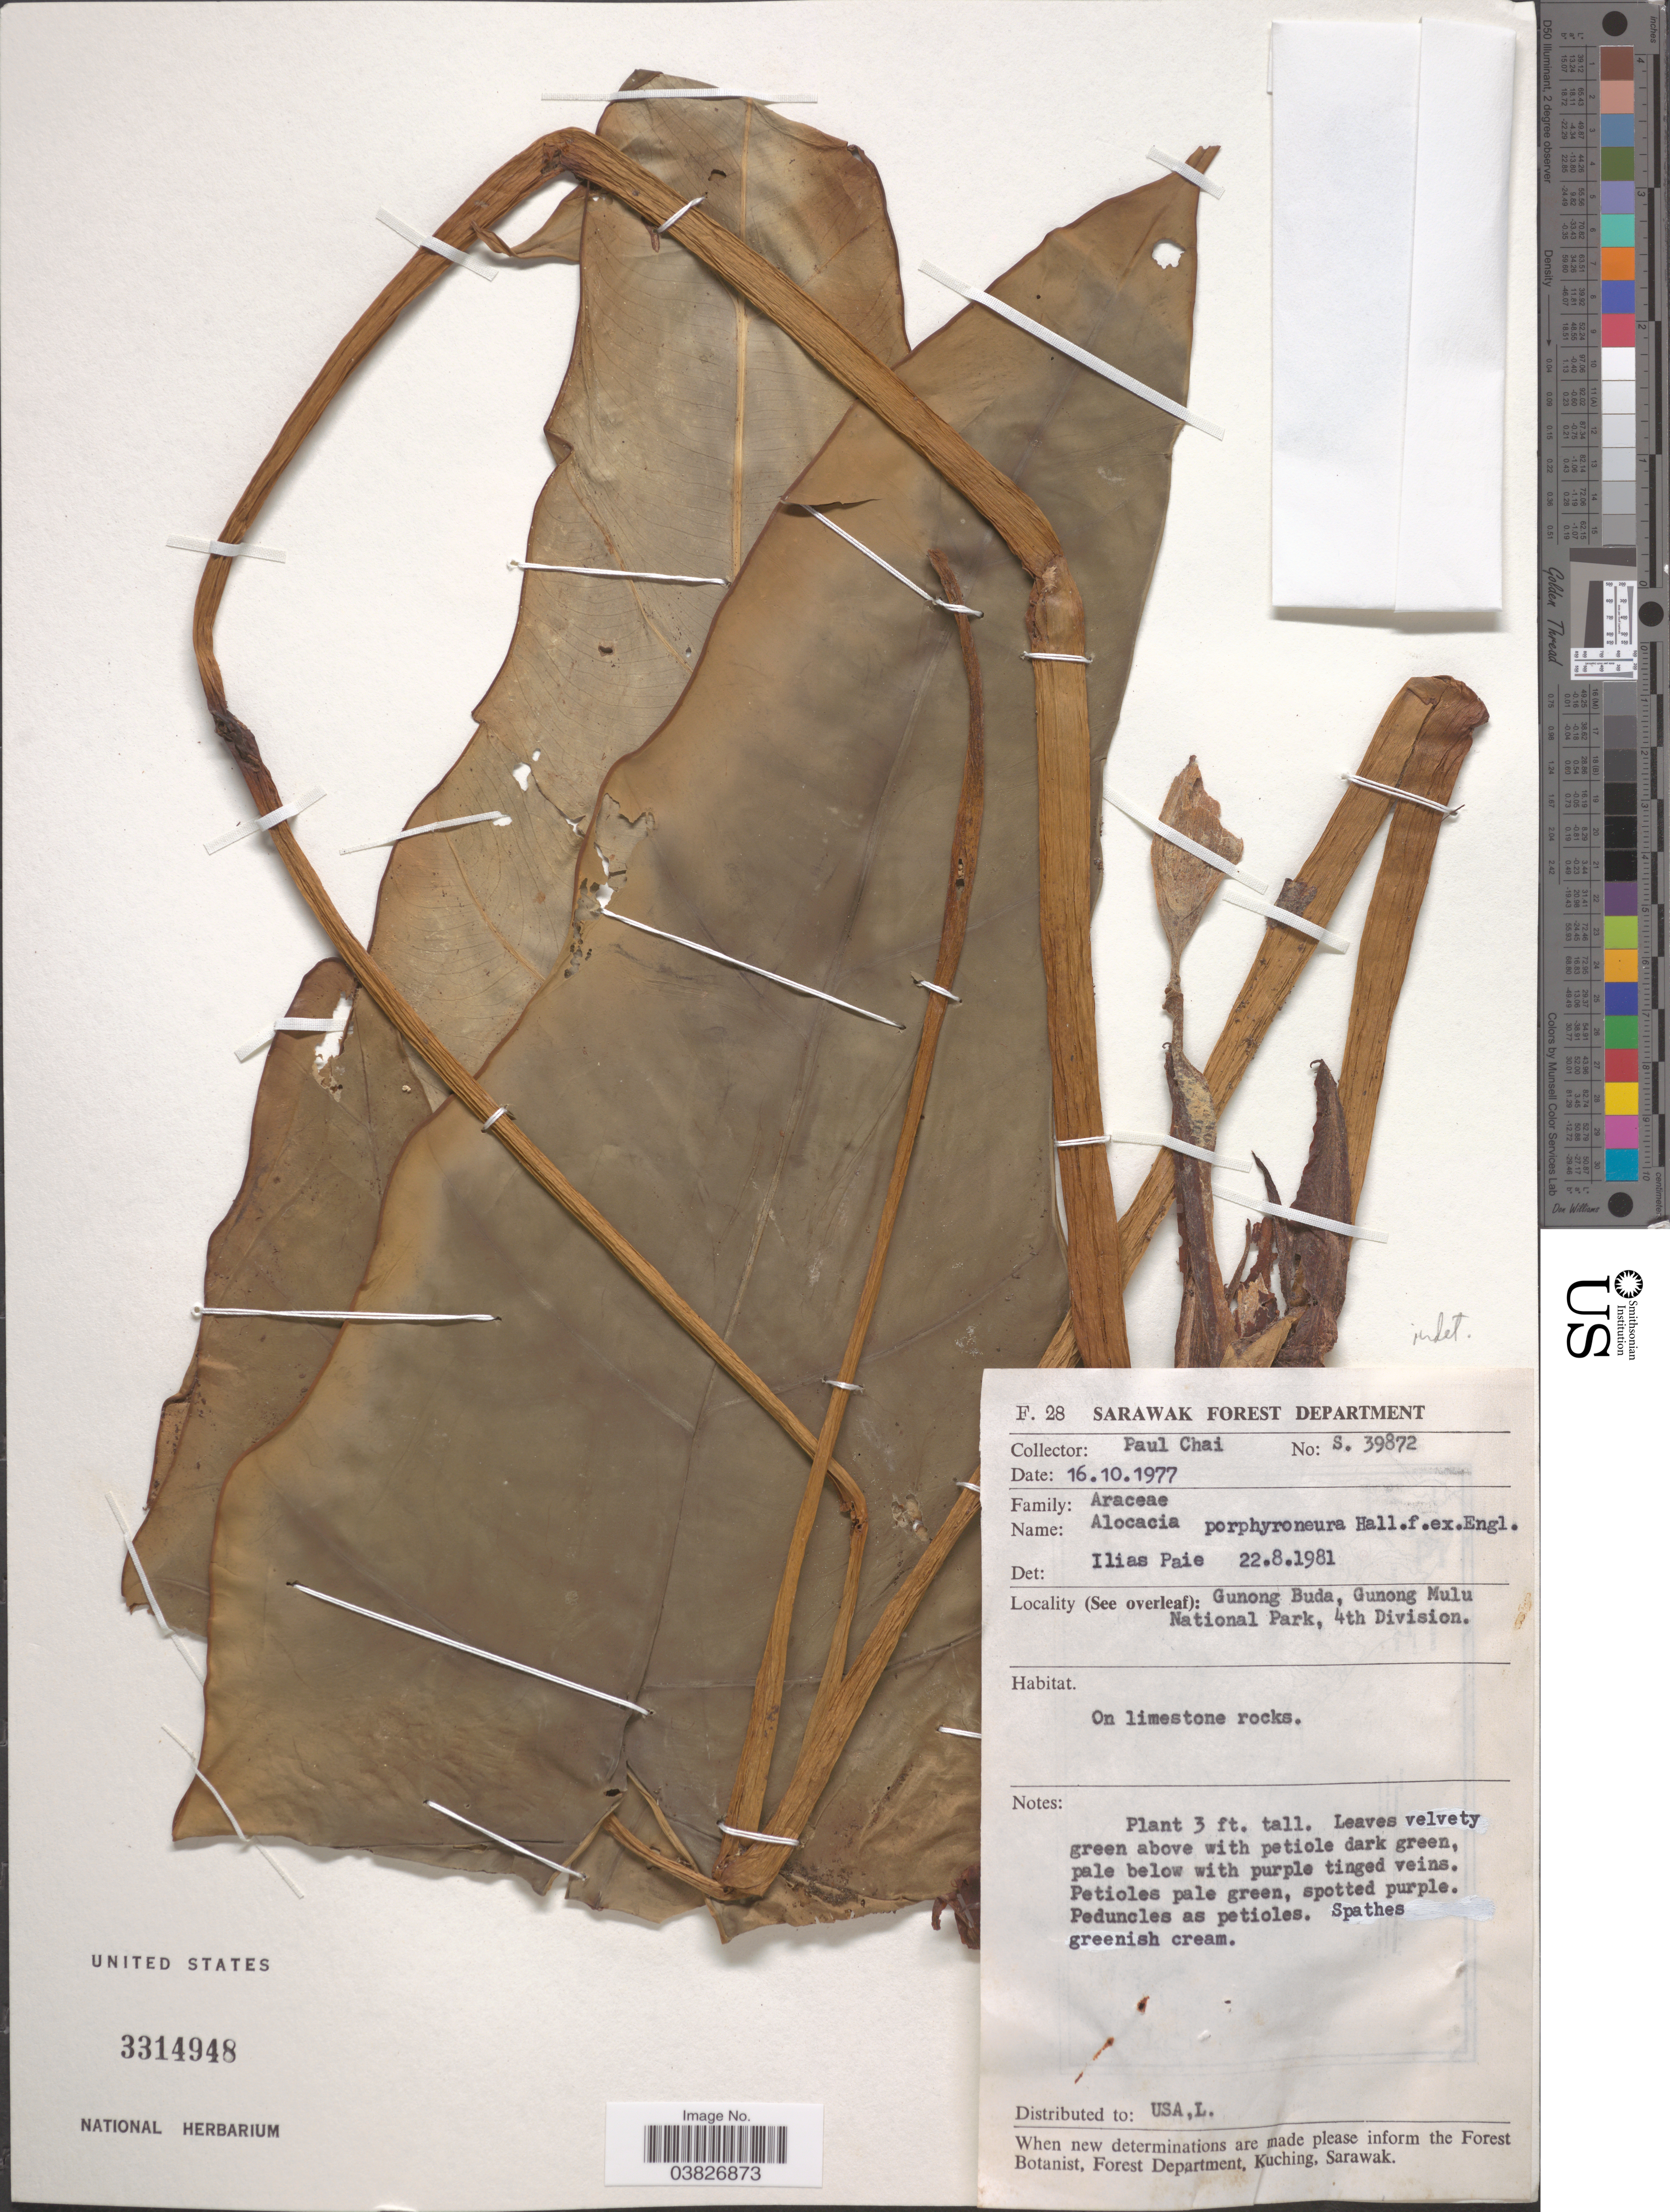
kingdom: Plantae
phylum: Tracheophyta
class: Liliopsida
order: Alismatales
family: Araceae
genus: Alocasia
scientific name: Alocasia sp.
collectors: P. Chai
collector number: S39872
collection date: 1977-10-16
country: Malaysia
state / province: Sarawak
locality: Gunong Buda, Gunong Mulu National Park, 4th Division.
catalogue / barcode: US 3314948